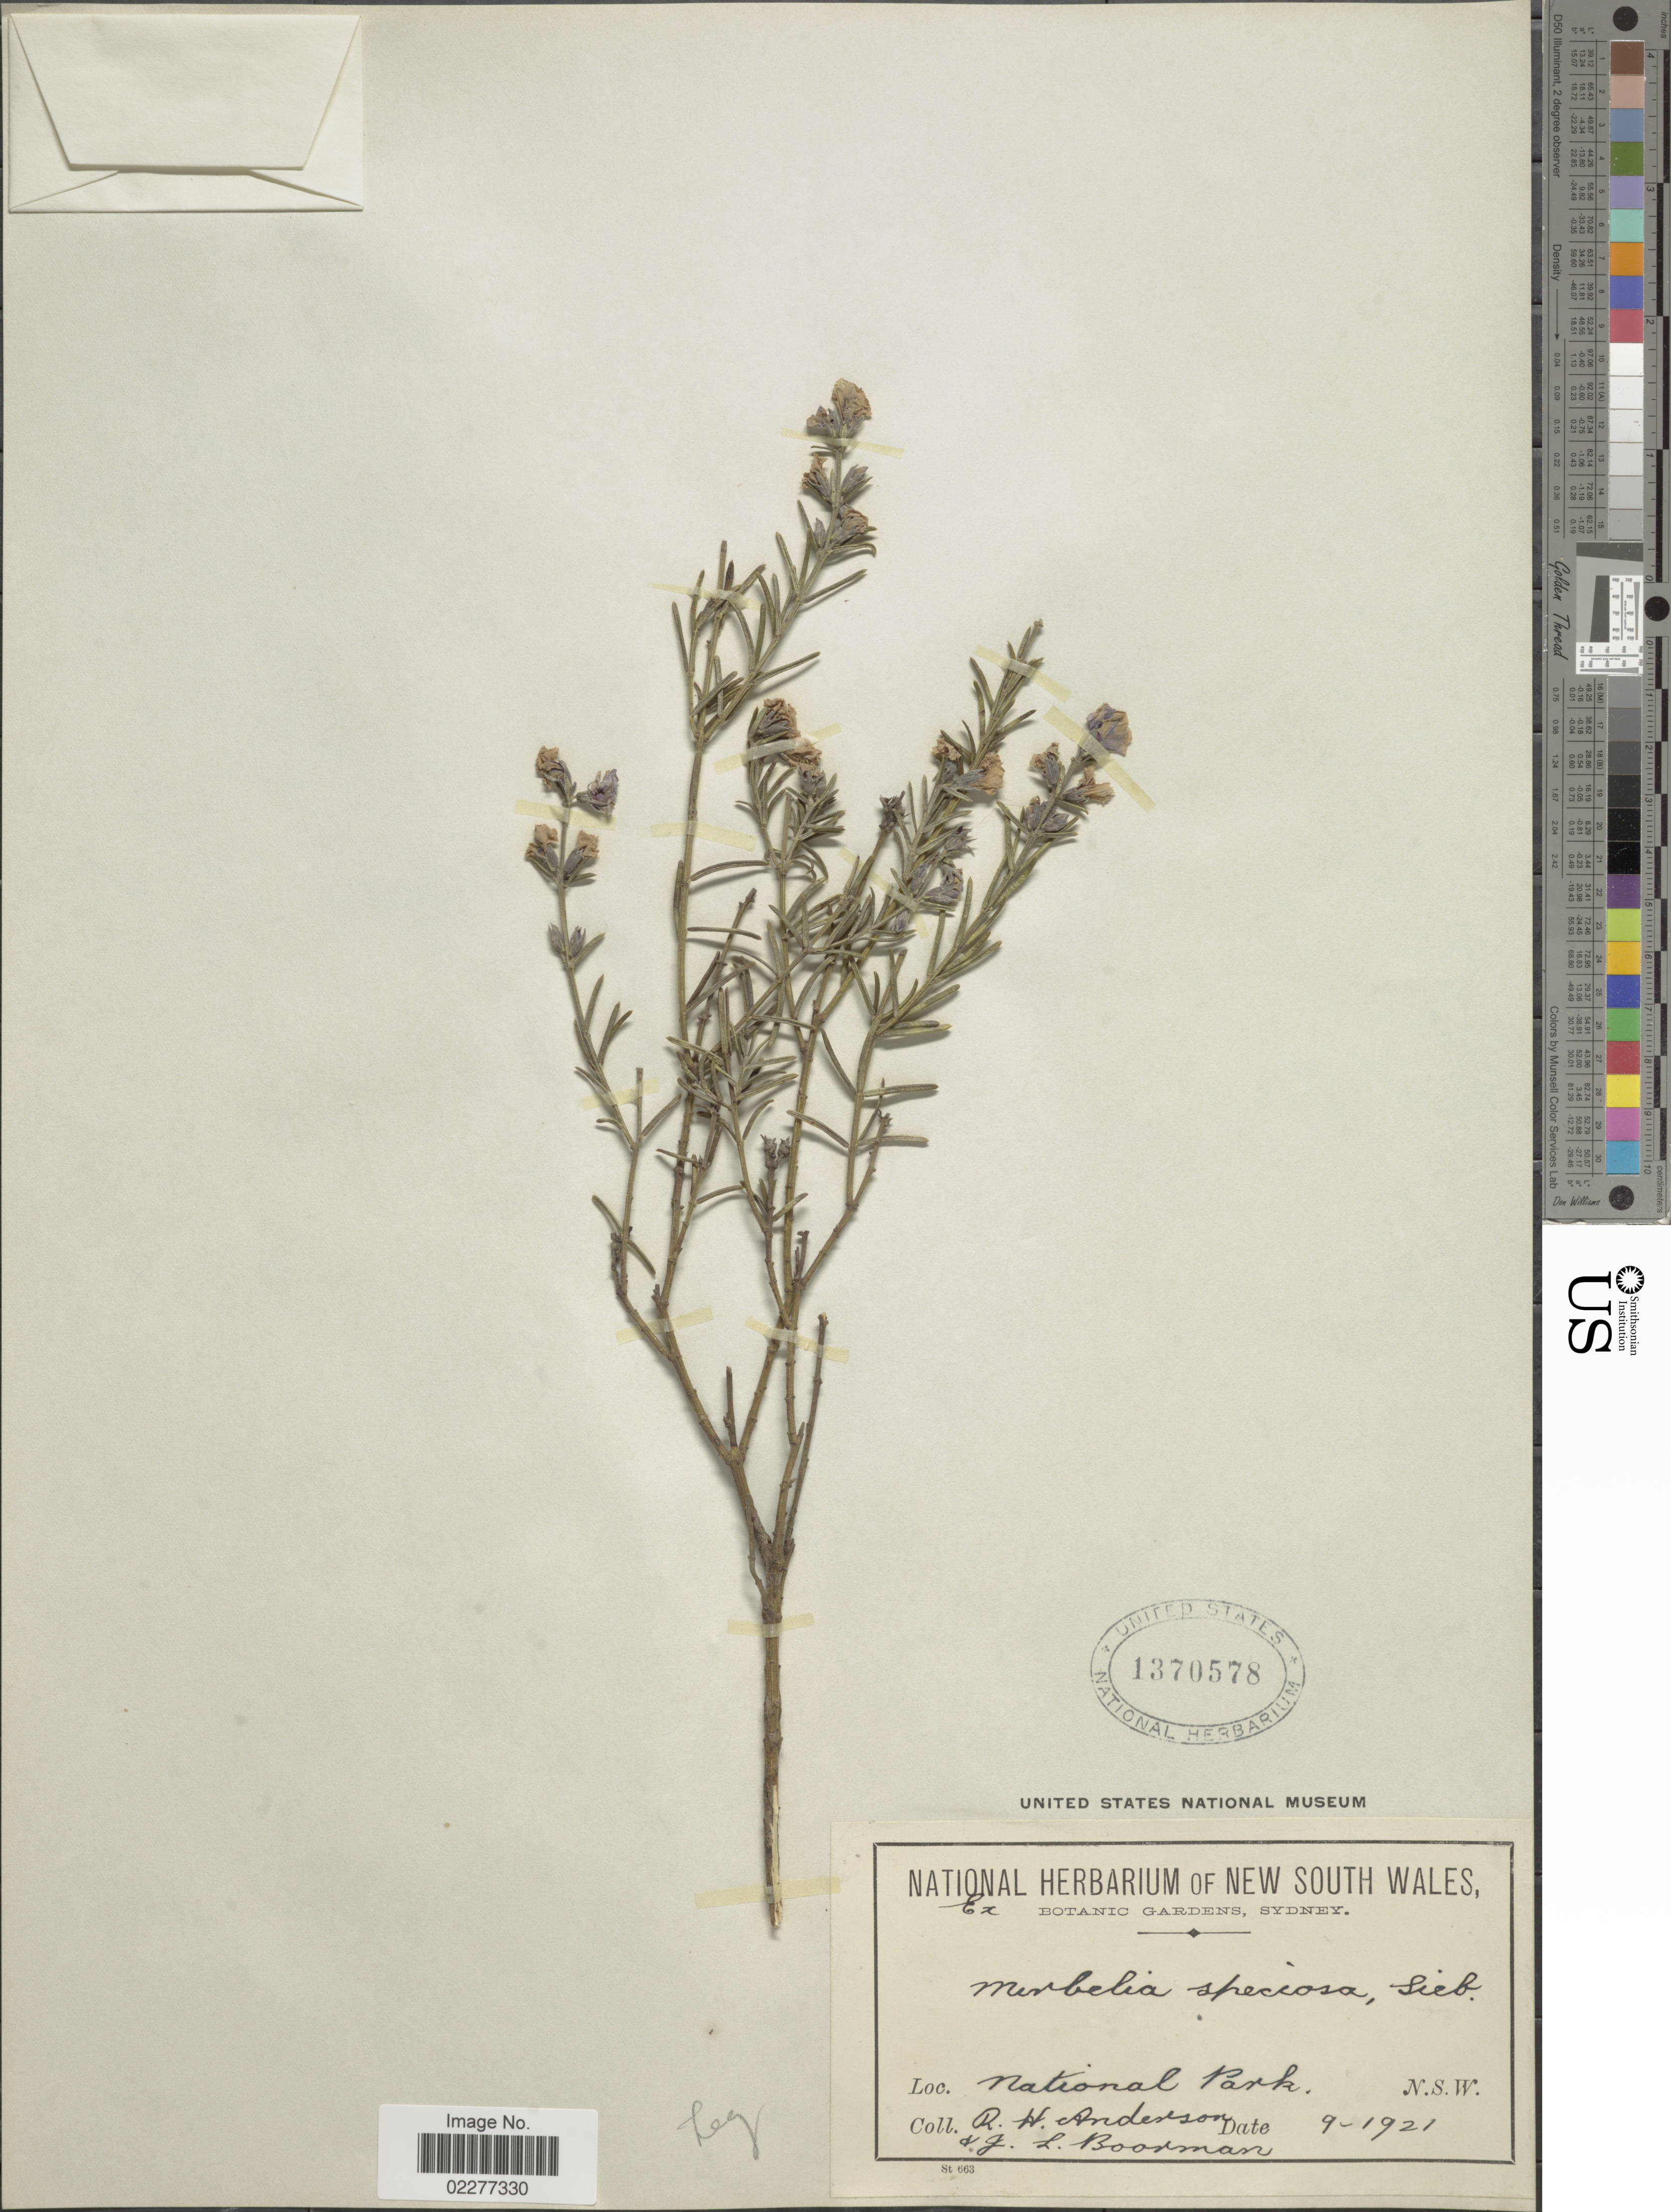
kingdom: Plantae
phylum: Tracheophyta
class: Magnoliopsida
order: Fabales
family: Fabaceae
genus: Mirbelia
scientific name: Mirbelia speciosa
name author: DC.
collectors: R. H. Anderson & J. Boorman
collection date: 1921-09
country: Australia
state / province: New South Wales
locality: National Park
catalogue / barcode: US 1370578